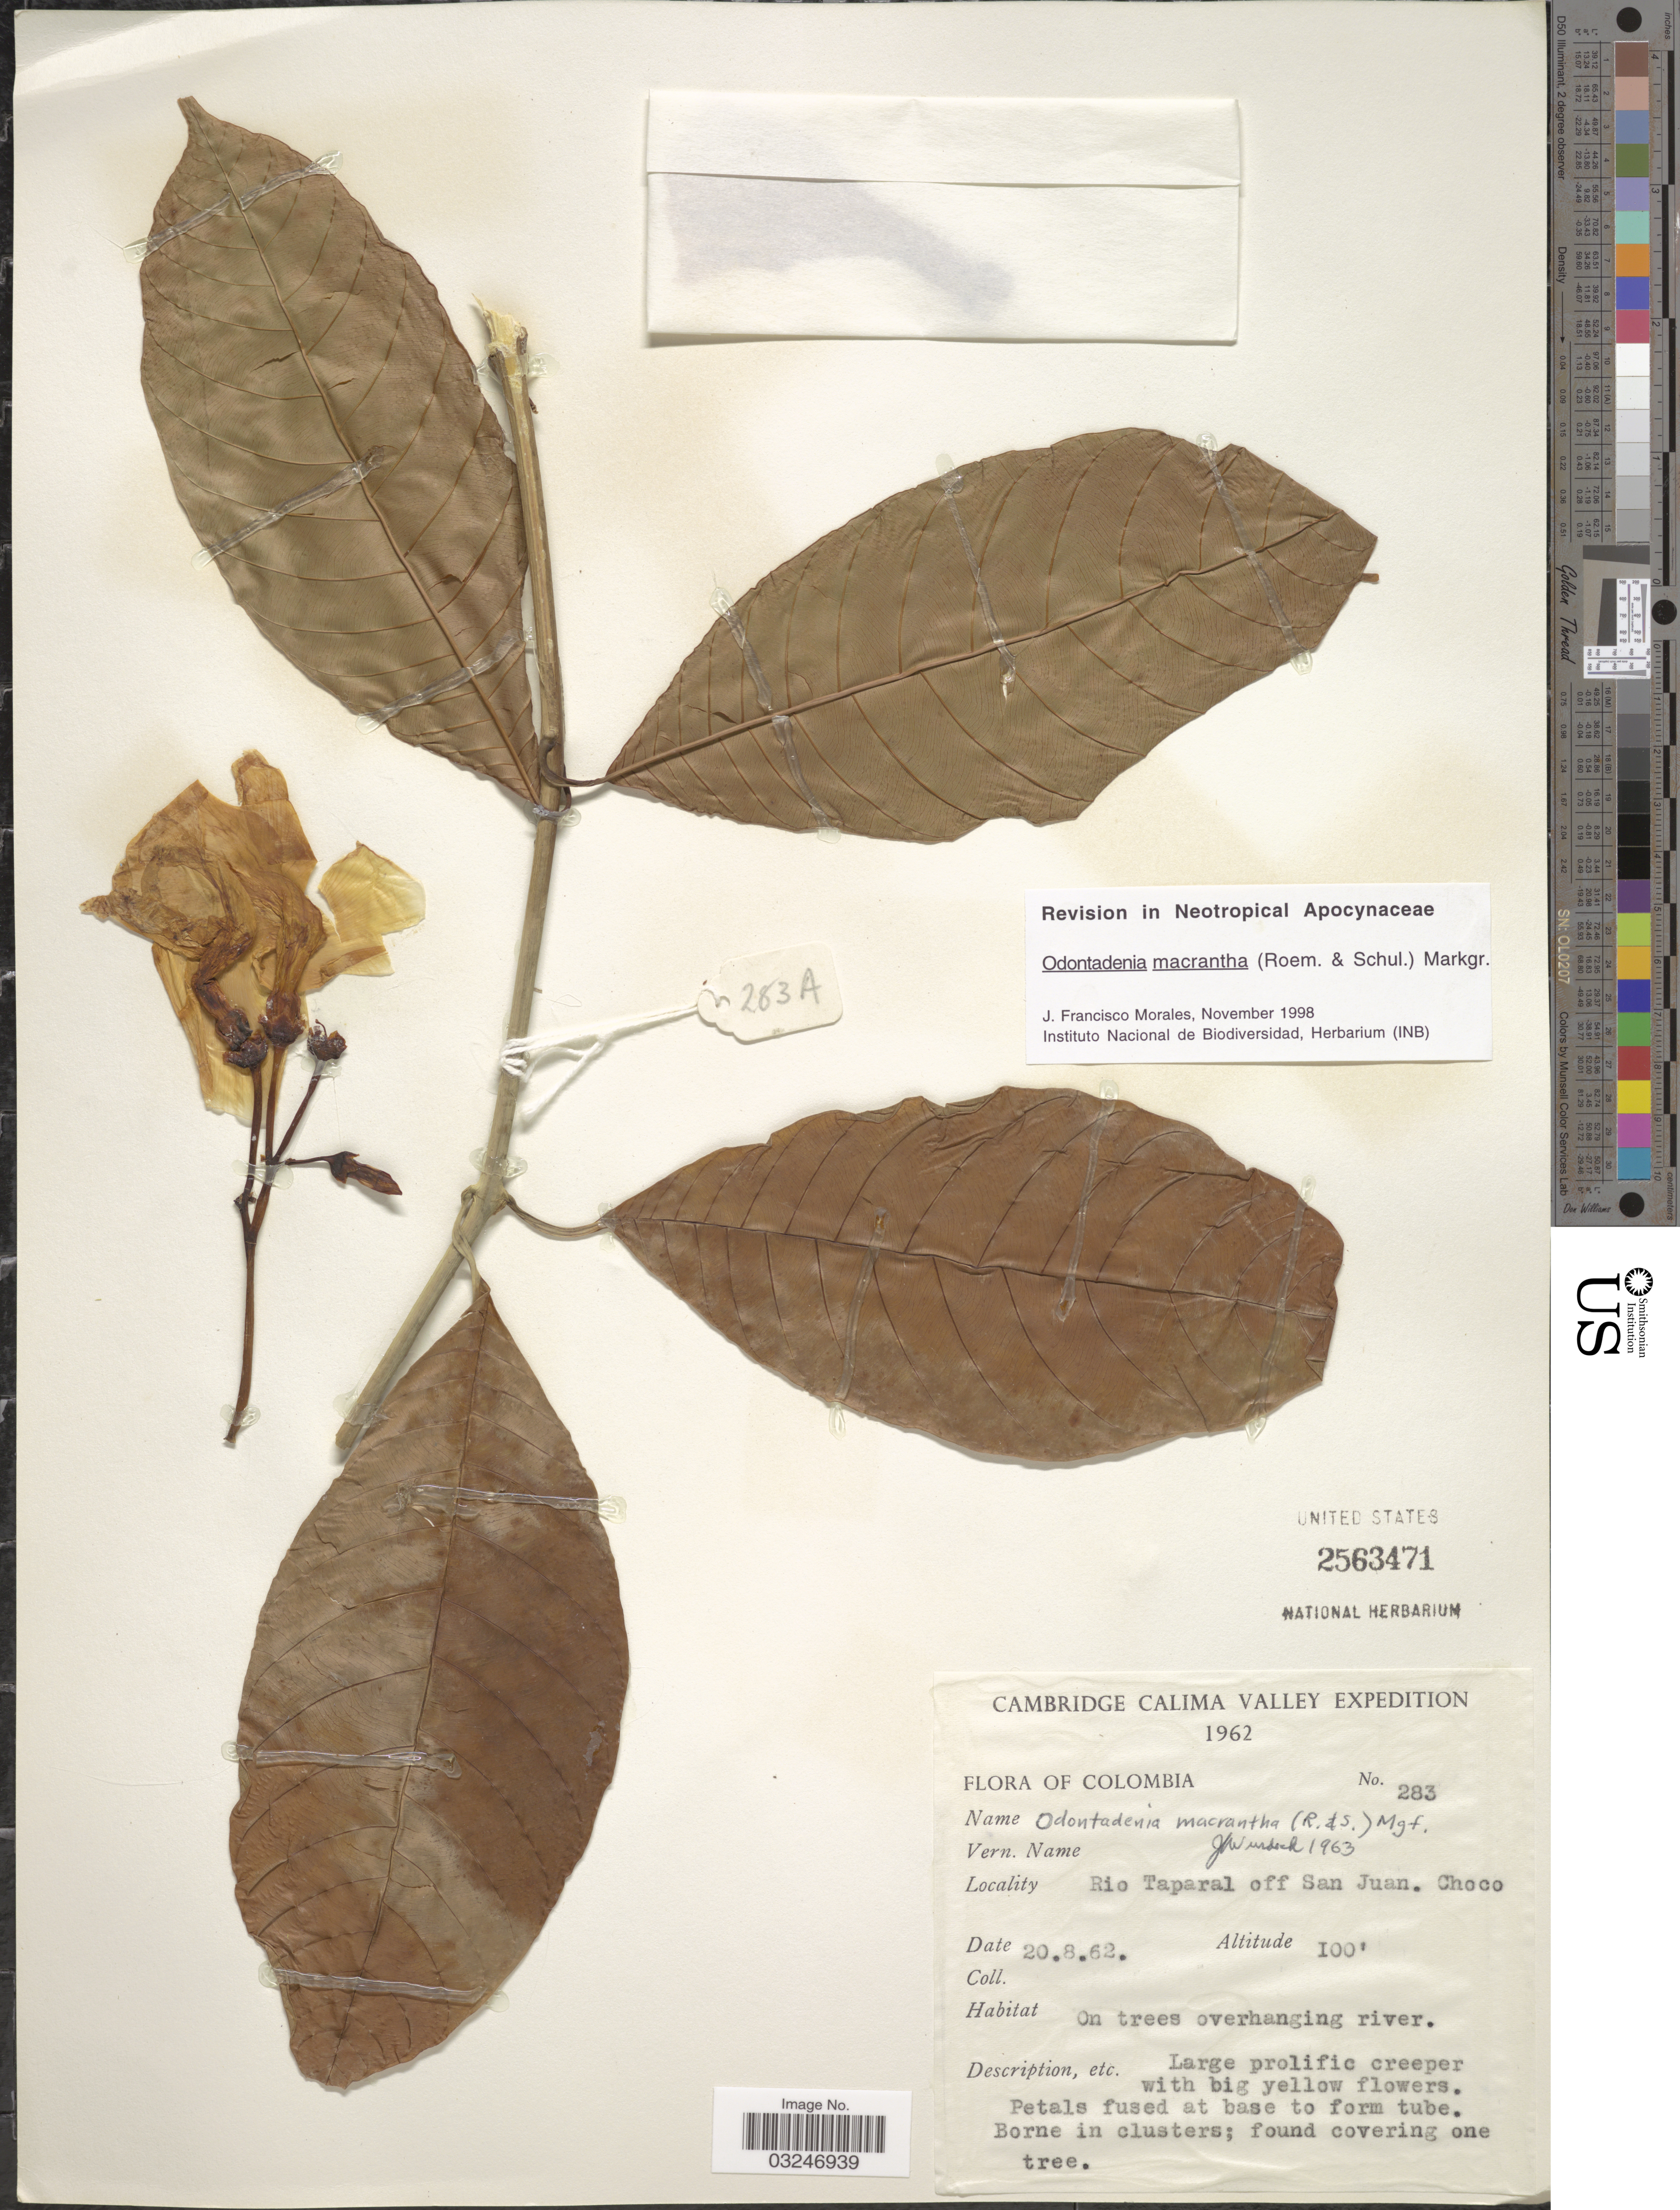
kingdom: Plantae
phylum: Tracheophyta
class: Magnoliopsida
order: Gentianales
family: Apocynaceae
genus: Odontadenia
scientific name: Odontadenia macrantha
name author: (Roem. & Schult.) Markgr.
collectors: Cambridge Calima Valley Expedition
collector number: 283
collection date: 1962-08-20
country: Colombia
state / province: Chocó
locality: Rio Taparal off San Juan.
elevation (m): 30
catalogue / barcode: US 2563471